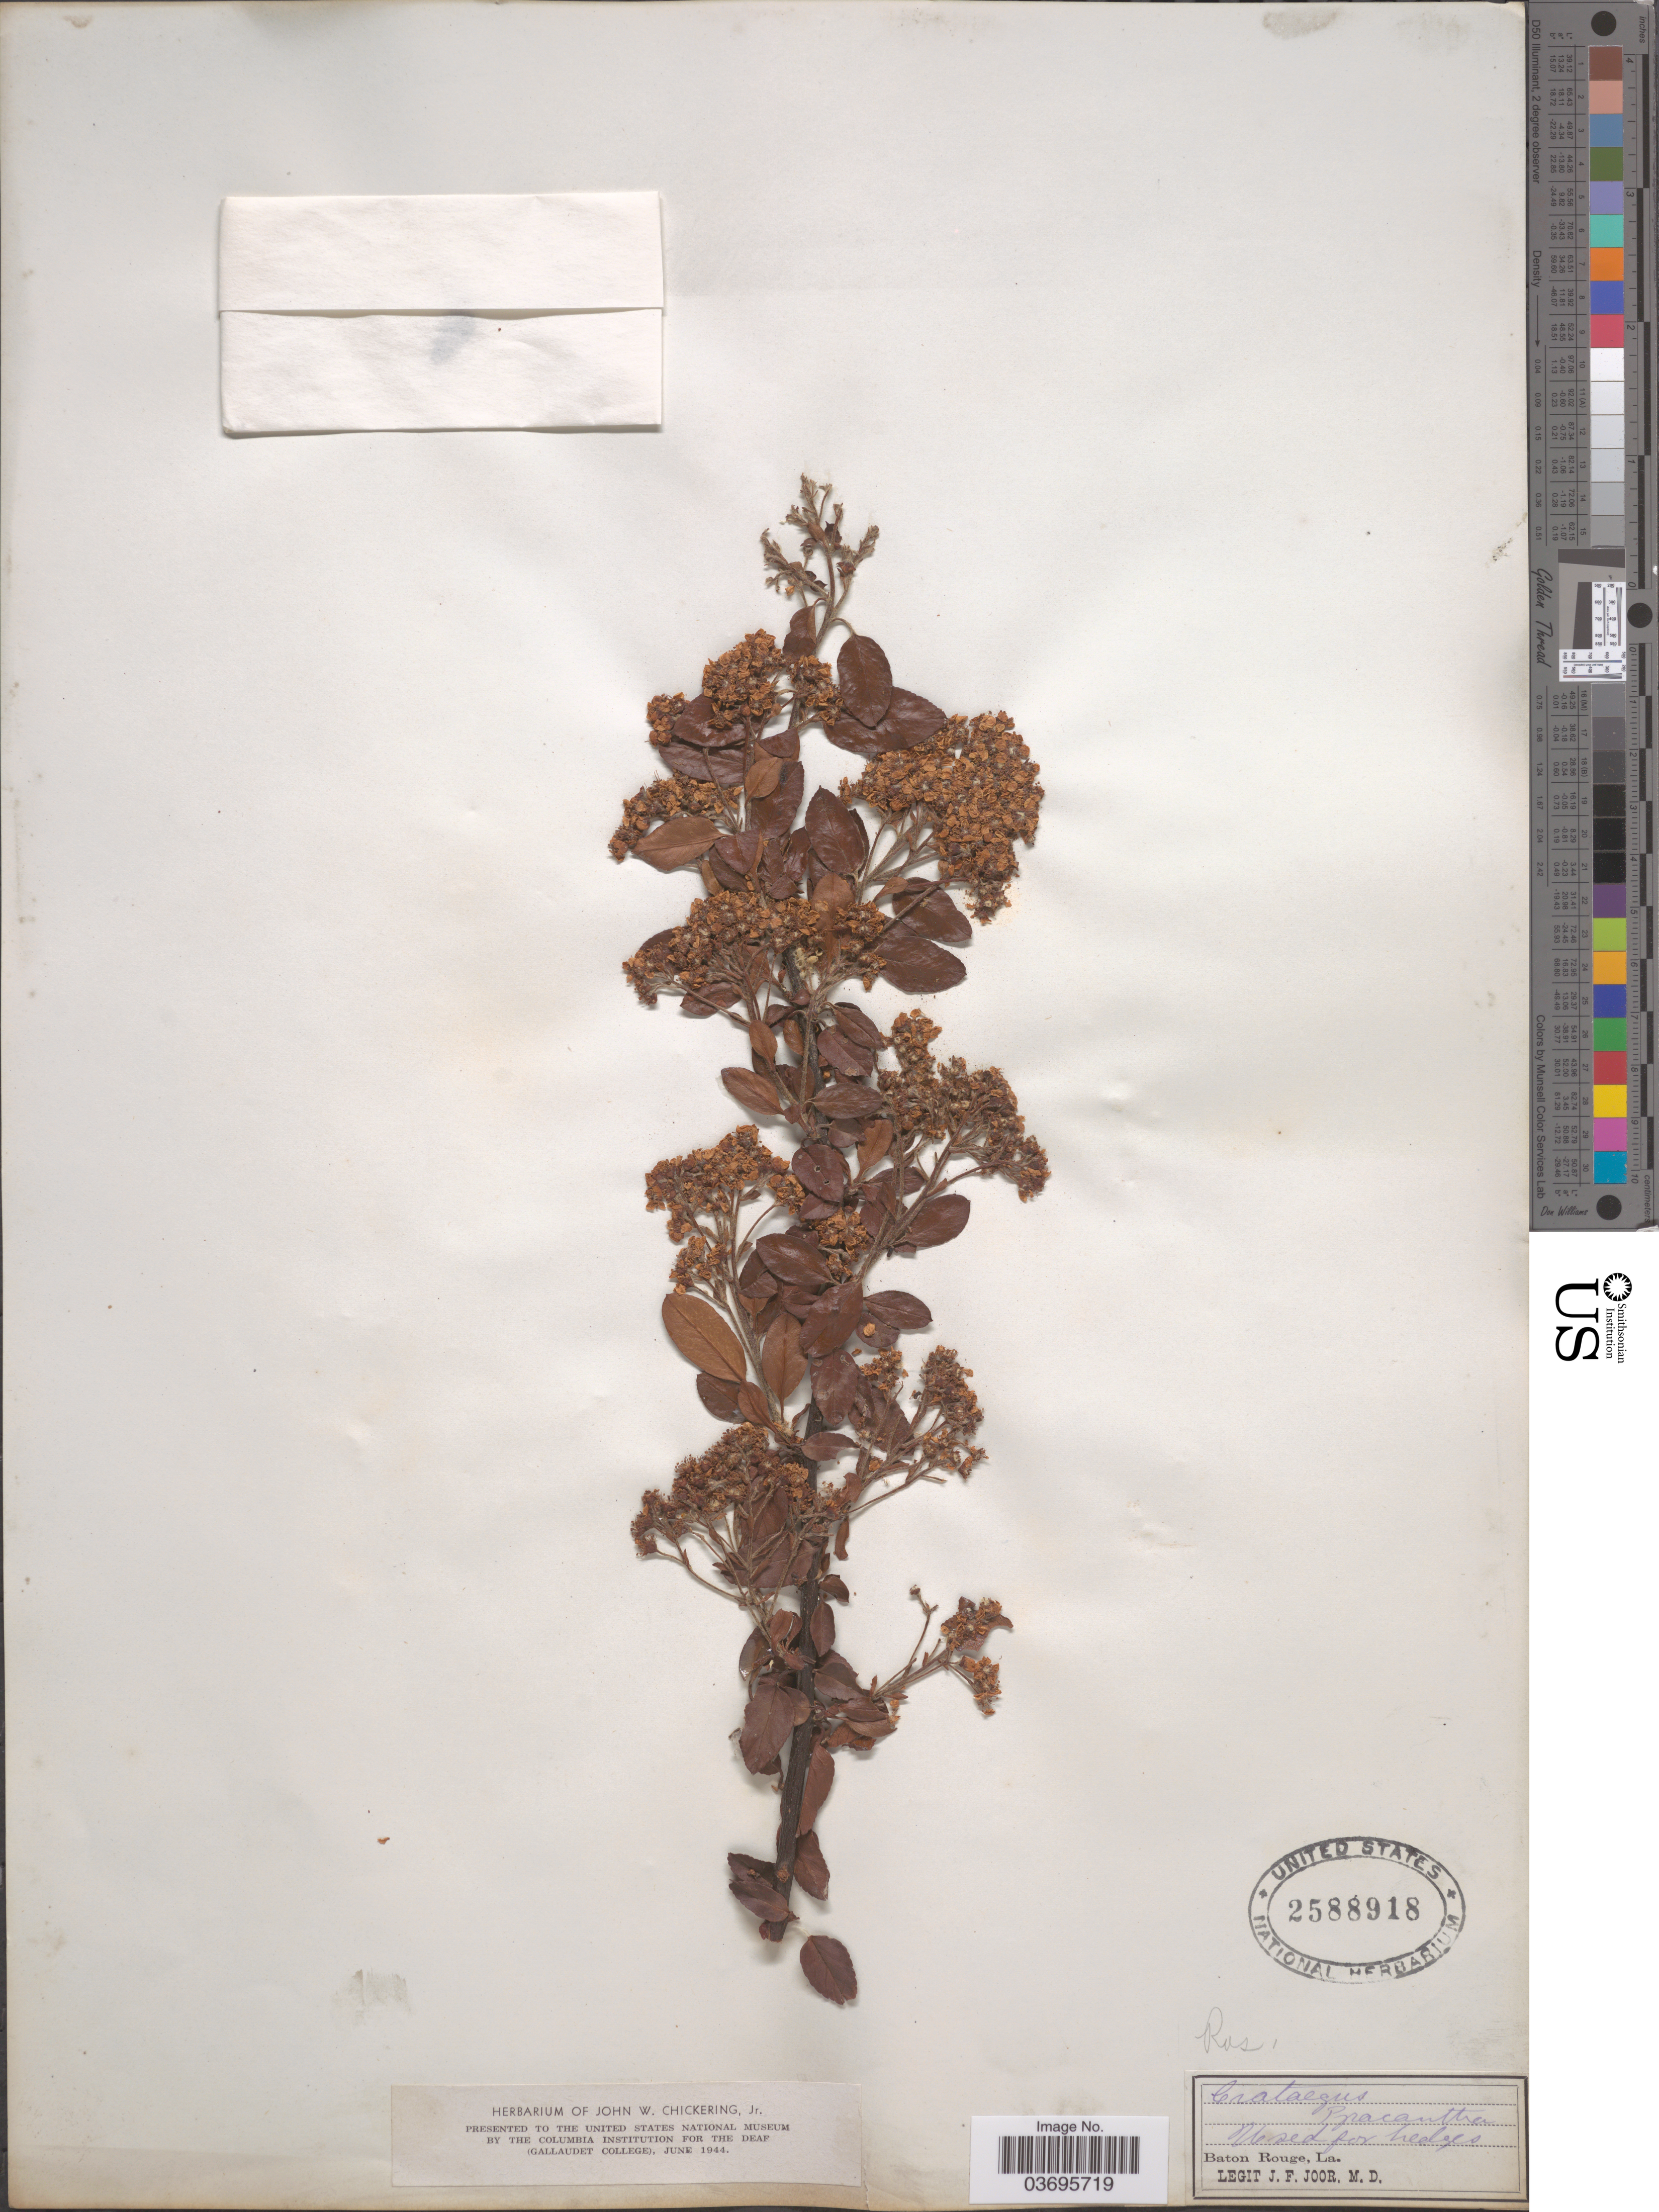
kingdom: Plantae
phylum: Tracheophyta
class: Magnoliopsida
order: Rosales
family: Rosaceae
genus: Pyracantha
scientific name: Pyracantha pyracantha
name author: (L.) Voss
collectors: J. F. Joor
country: United States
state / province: Louisiana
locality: Baton Rouge.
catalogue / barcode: US 2588918